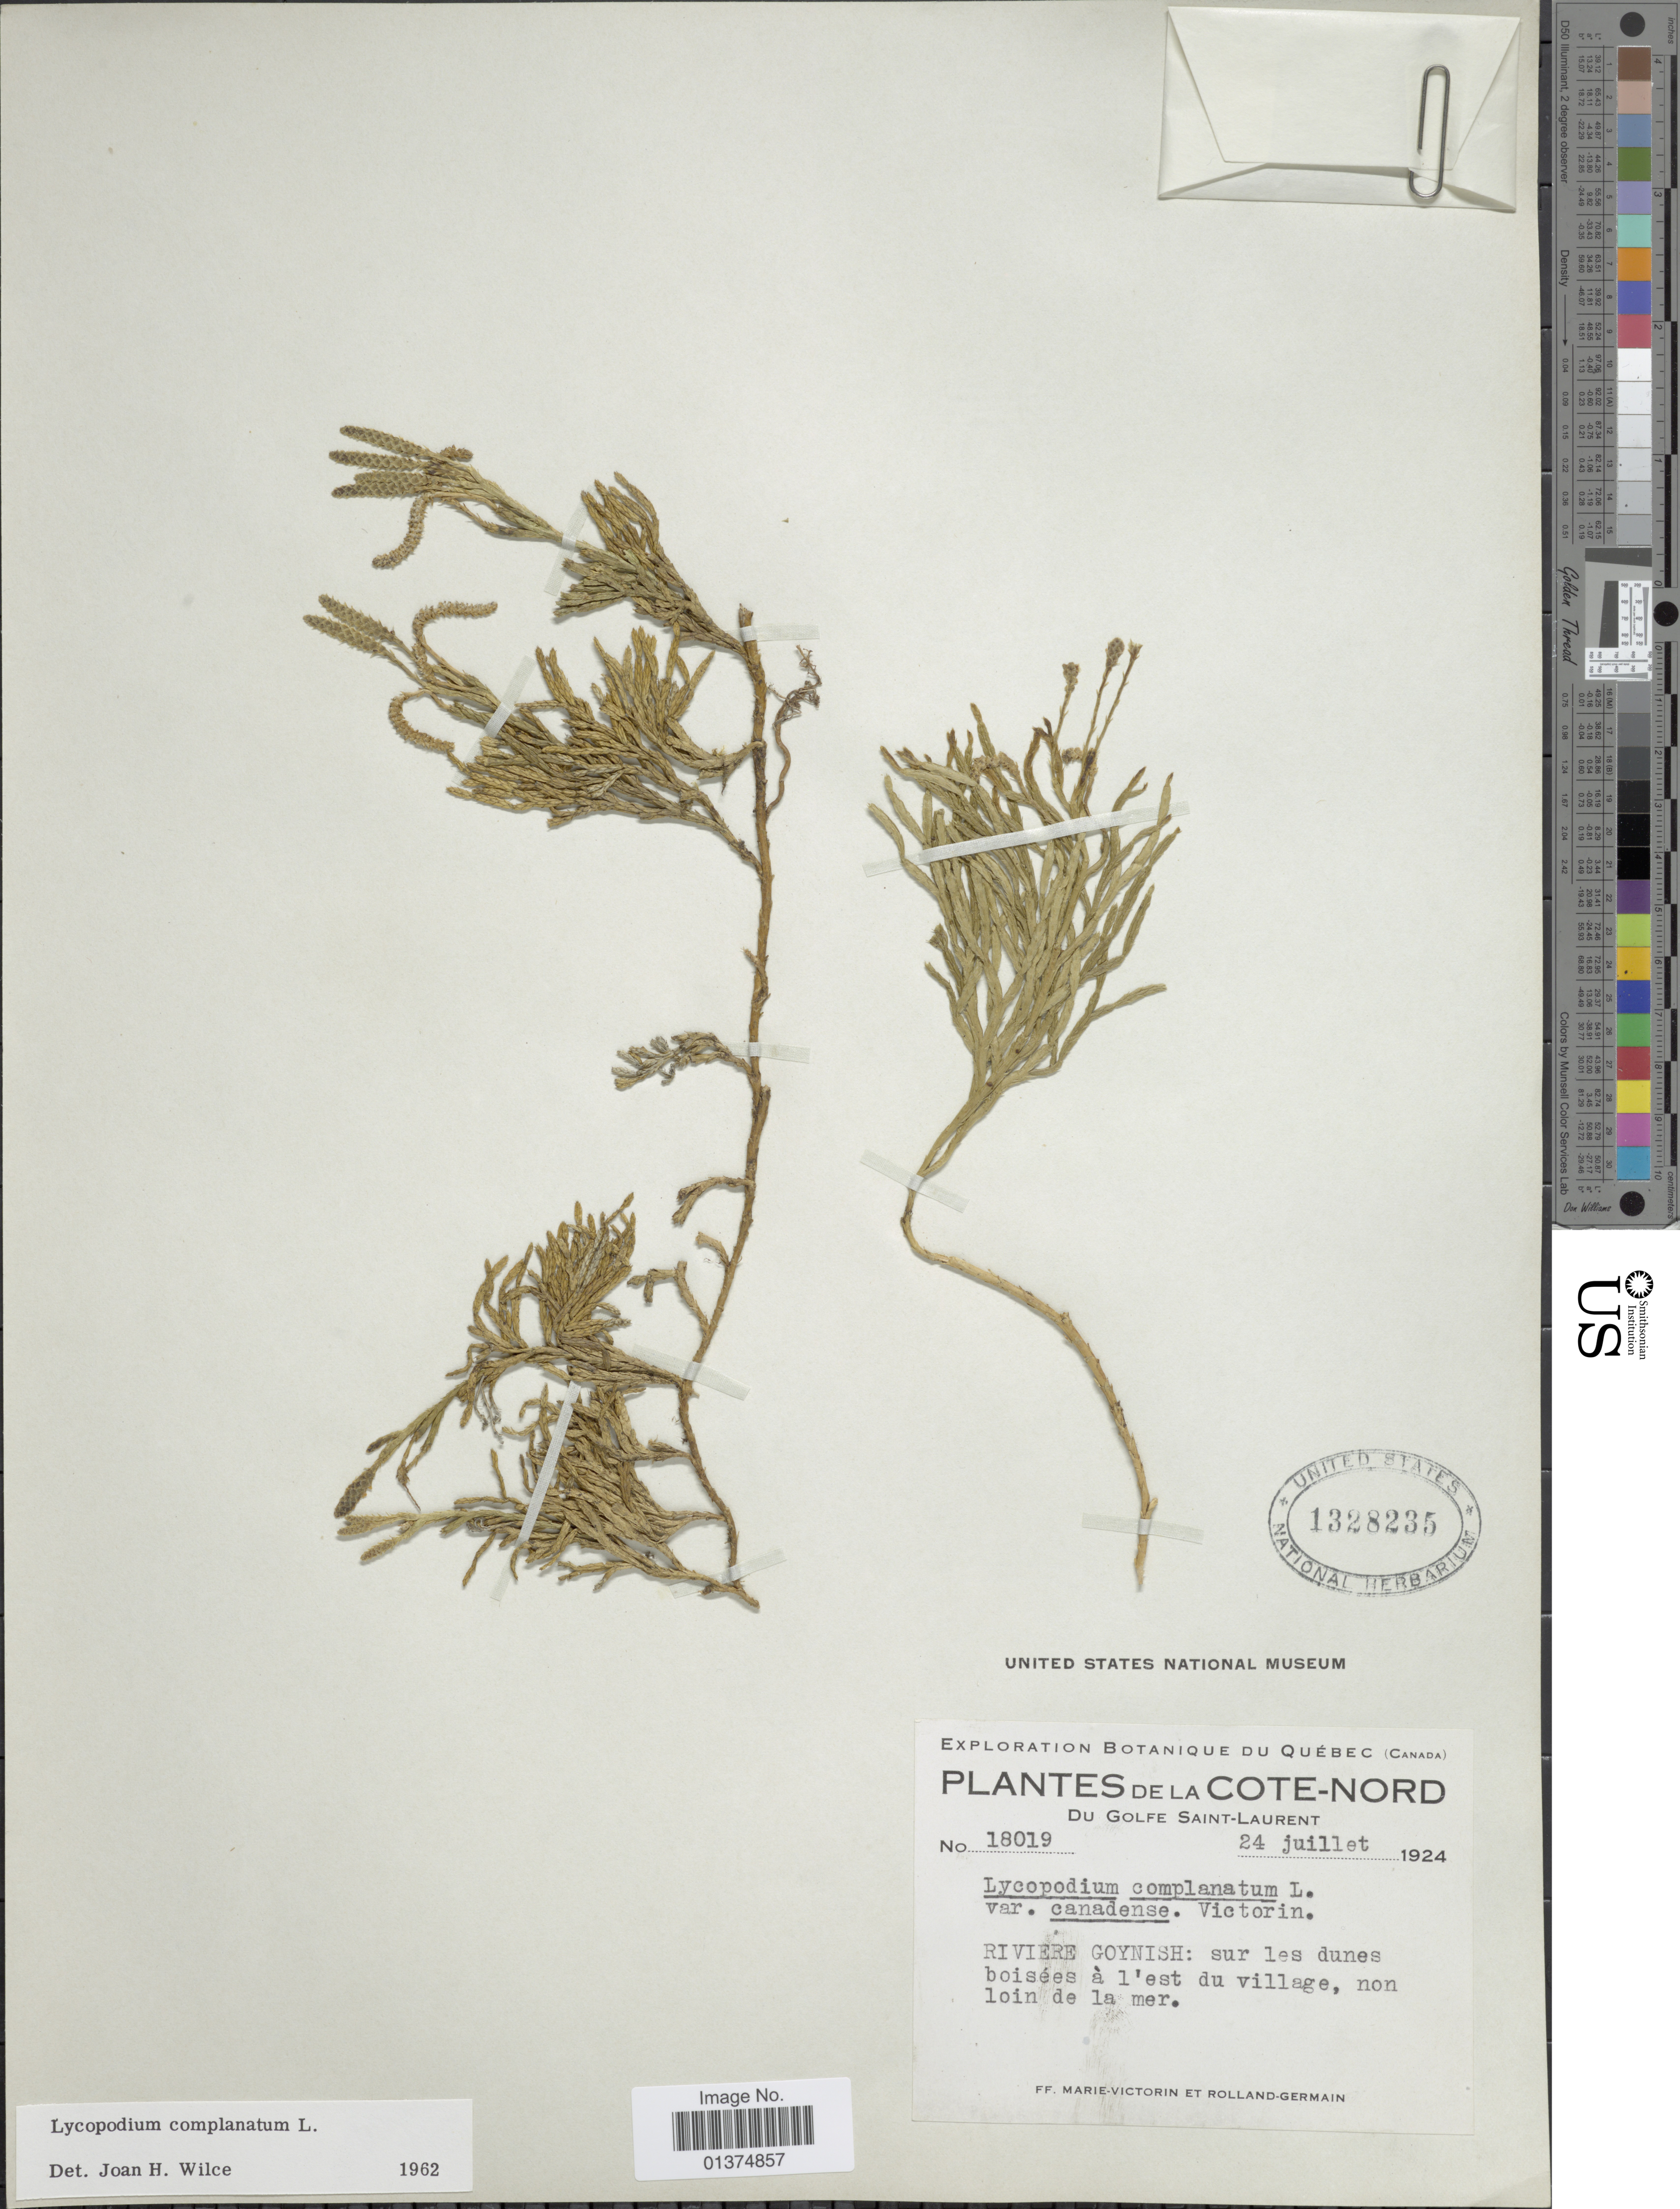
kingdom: Plantae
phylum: Tracheophyta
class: Lycopodiopsida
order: Lycopodiales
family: Lycopodiaceae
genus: Diphasiastrum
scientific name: Diphasiastrum complanatum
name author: (L.) Holub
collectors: Fr. Marie-Victorin & Rolland-Germain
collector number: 18019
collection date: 1924-07-24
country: Canada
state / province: Quebec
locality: Cote-nord, du Golfe Saint-Laurent, Riviere Goynish: sur les dunes boisées à l'est du village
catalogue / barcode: US 1328235